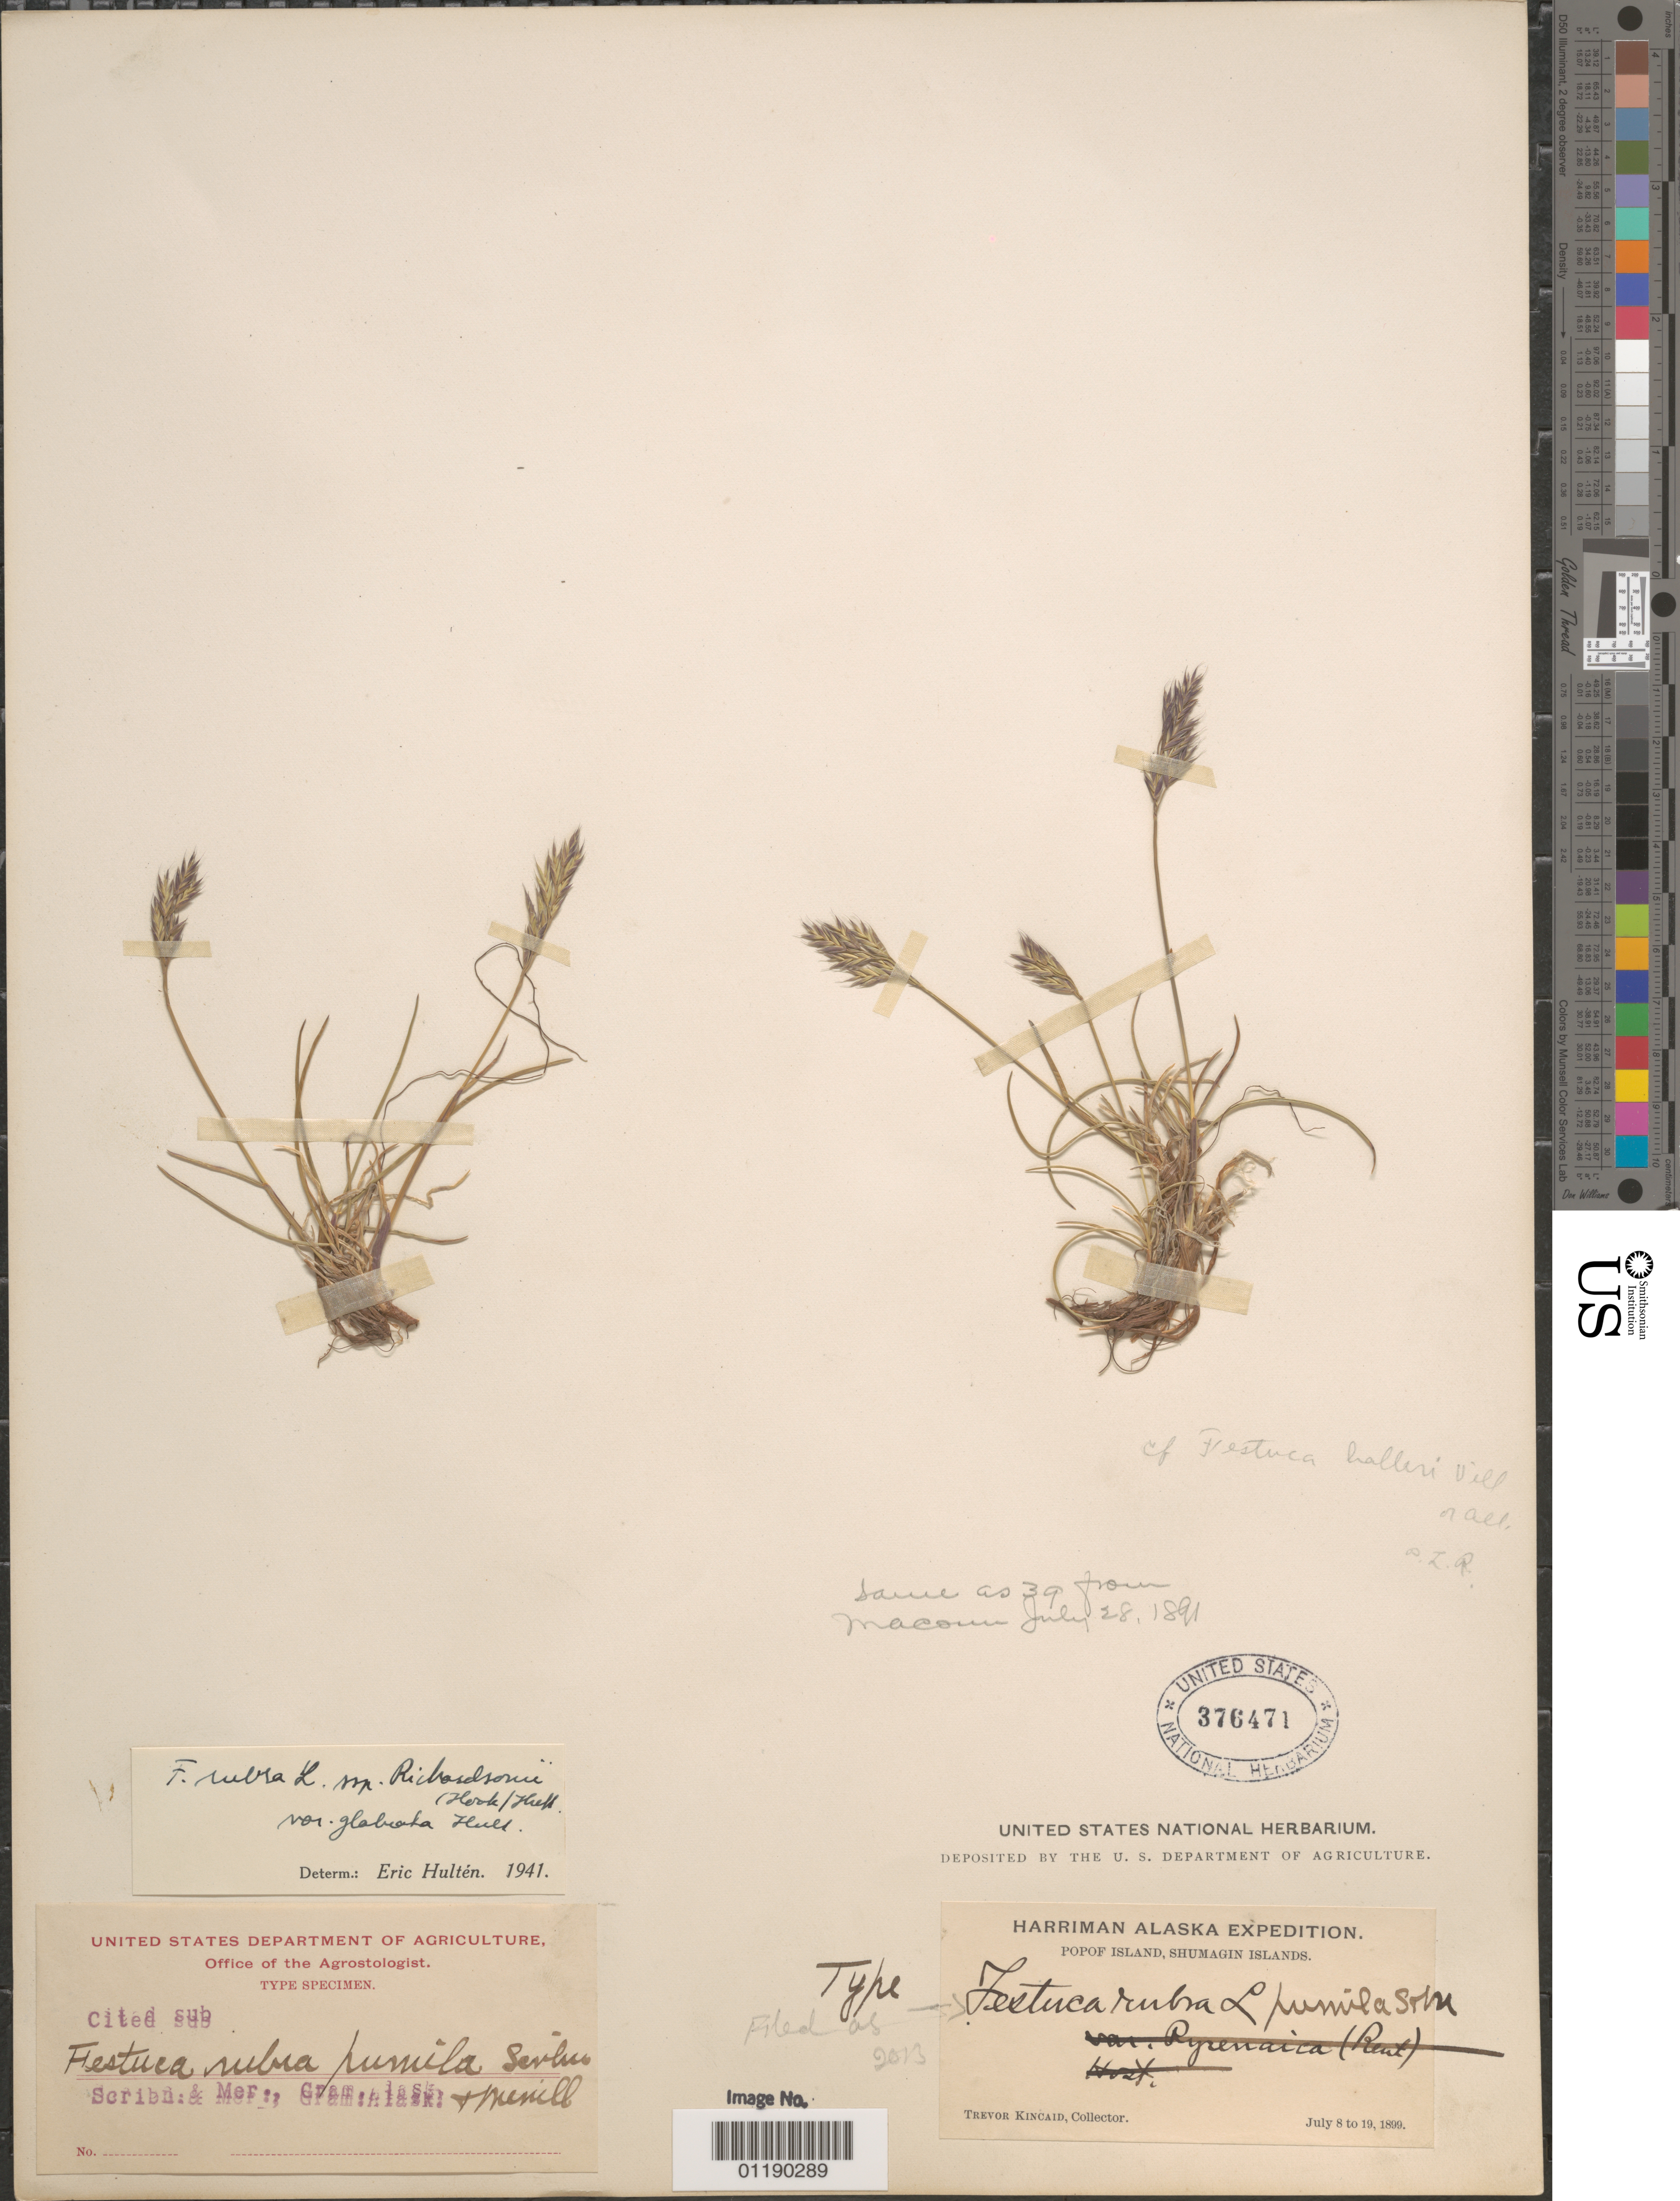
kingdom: Plantae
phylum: Tracheophyta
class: Liliopsida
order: Poales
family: Poaceae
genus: Festuca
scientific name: Festuca rubra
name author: L.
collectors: T. C. Kincaid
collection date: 1899-07-08/1899-07-19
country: United States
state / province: Alaska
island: Popof Island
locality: Popof Island, Shumagin Islands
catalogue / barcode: US 376471